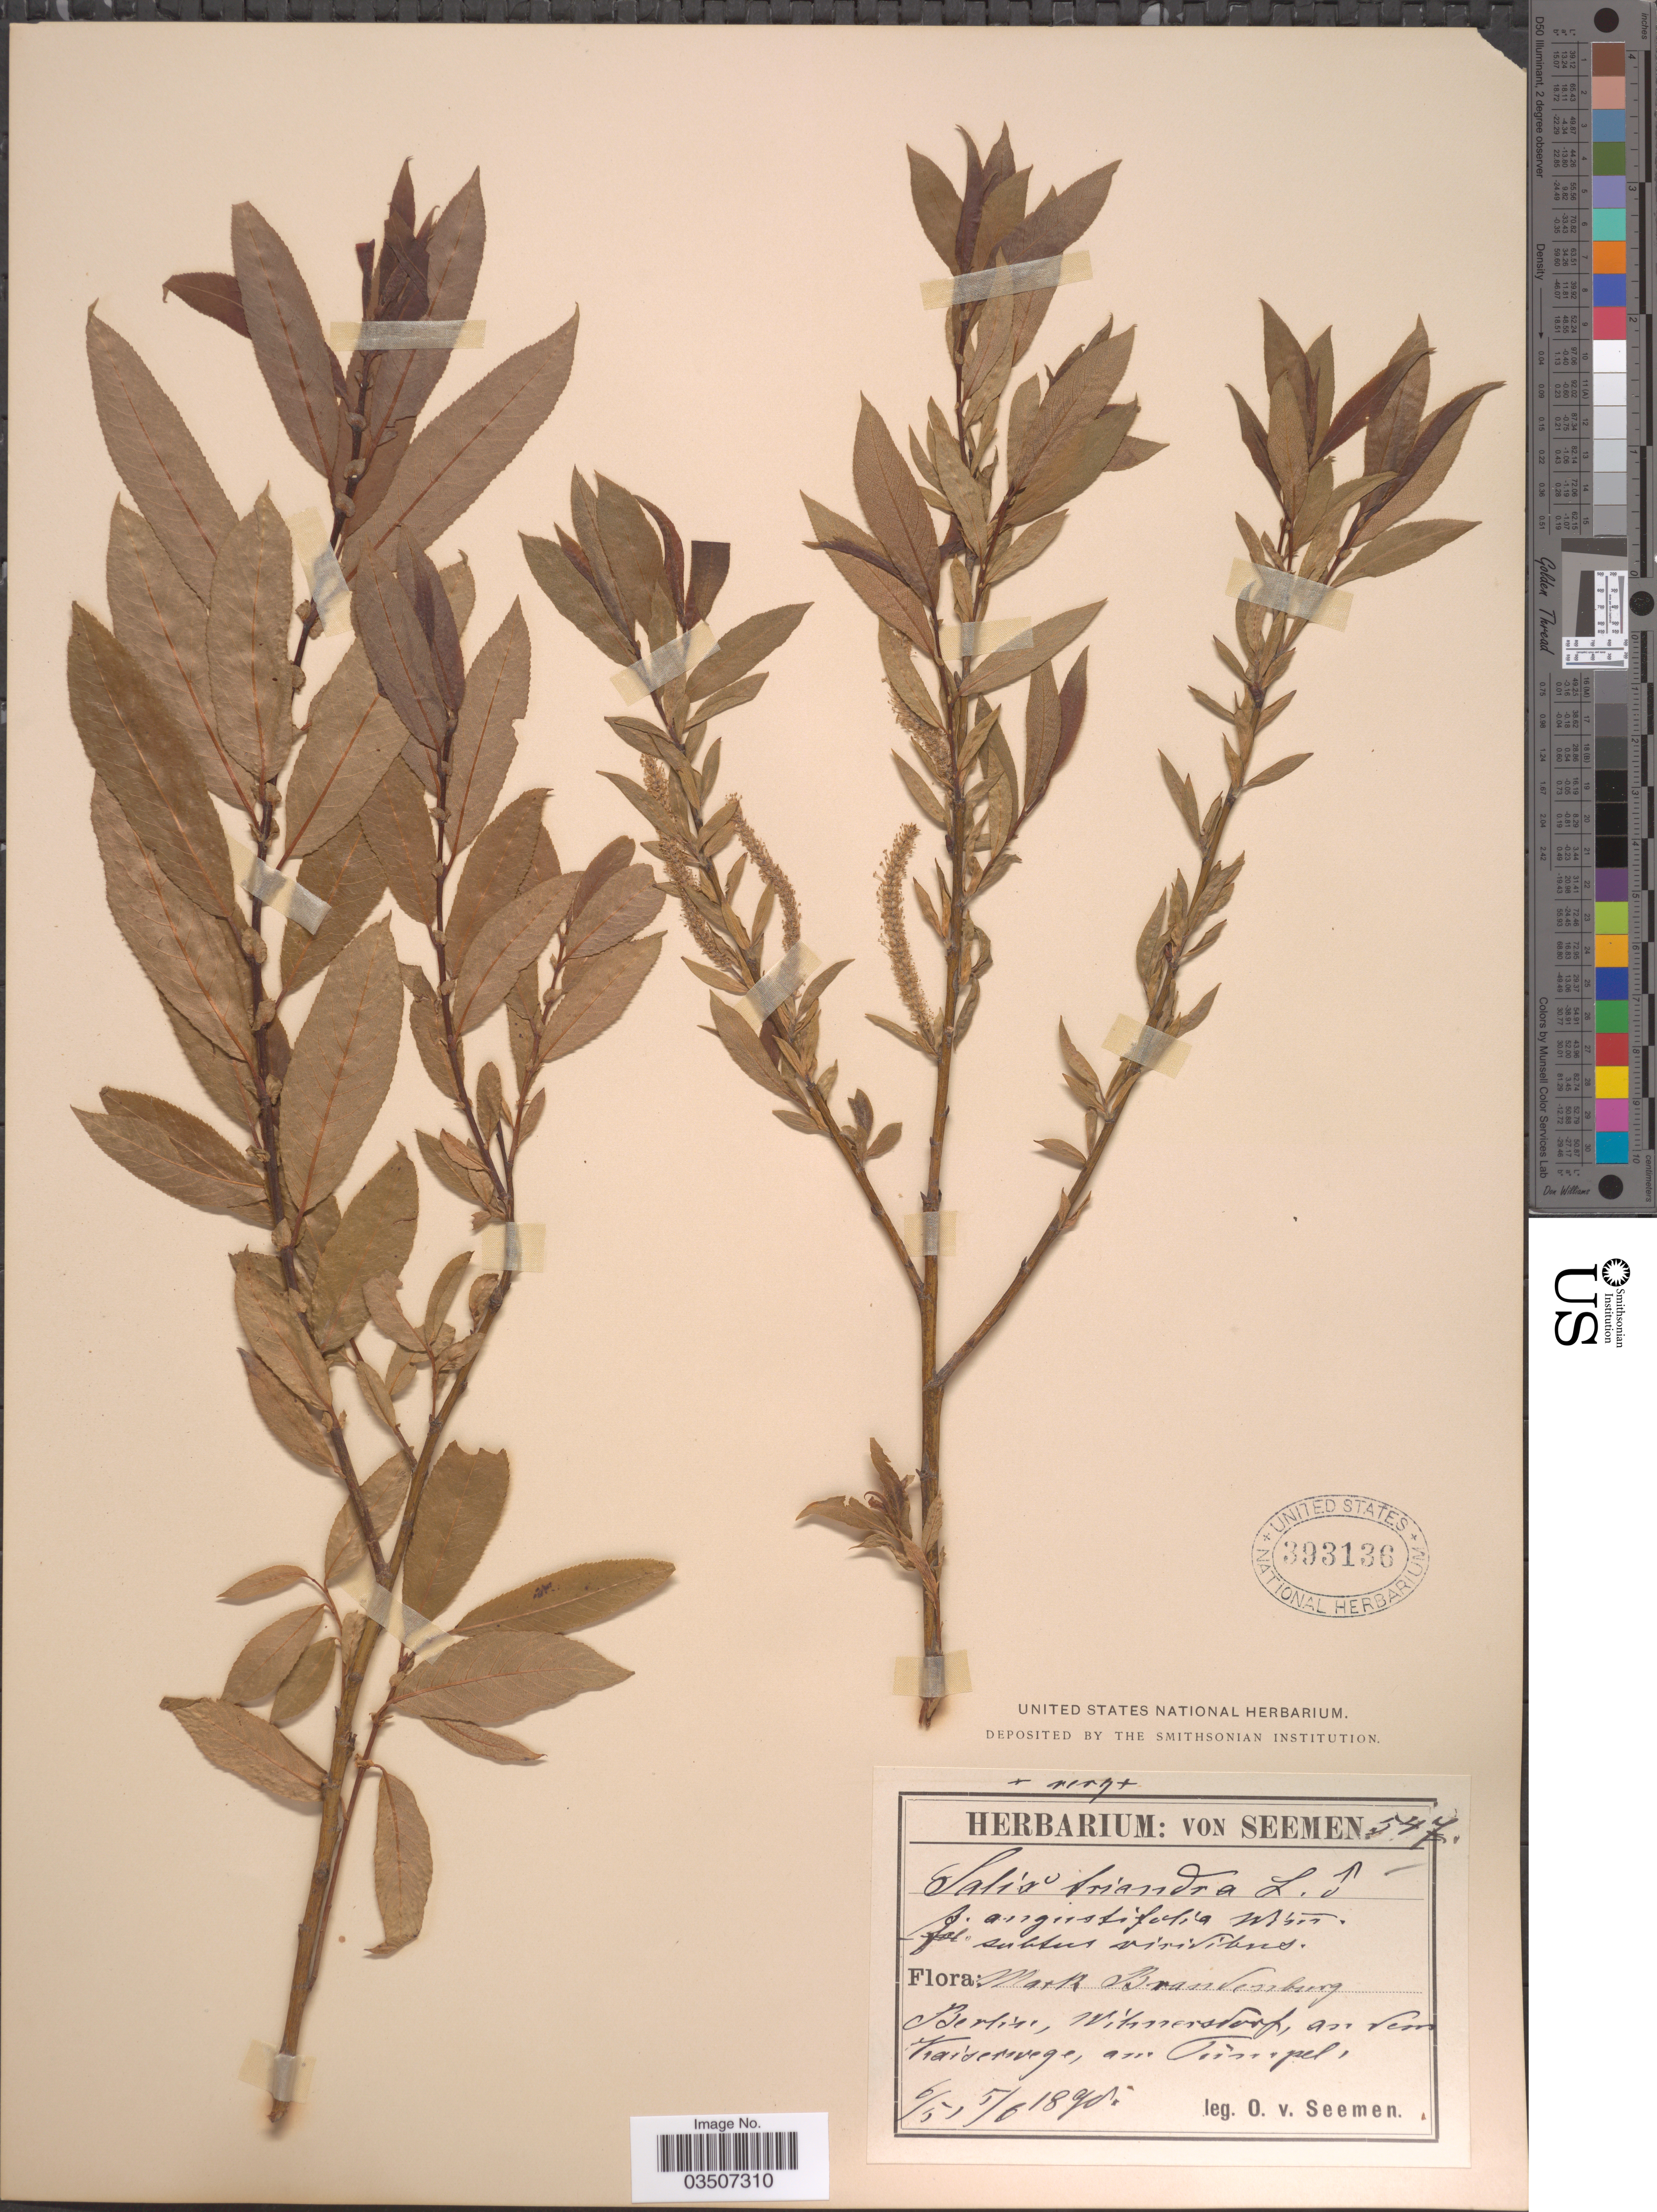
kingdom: Plantae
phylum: Tracheophyta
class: Magnoliopsida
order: Malpighiales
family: Salicaceae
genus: Salix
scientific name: Salix triandra f. angustifolia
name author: Wimm.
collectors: K. O. von Seemen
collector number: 547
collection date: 1898-05-06/1898-06-05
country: Germany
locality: Mark Brandenburg. Berlin, Wilmersdorf, am dem Kaiserwege, am Tumpel.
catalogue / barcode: US 393136